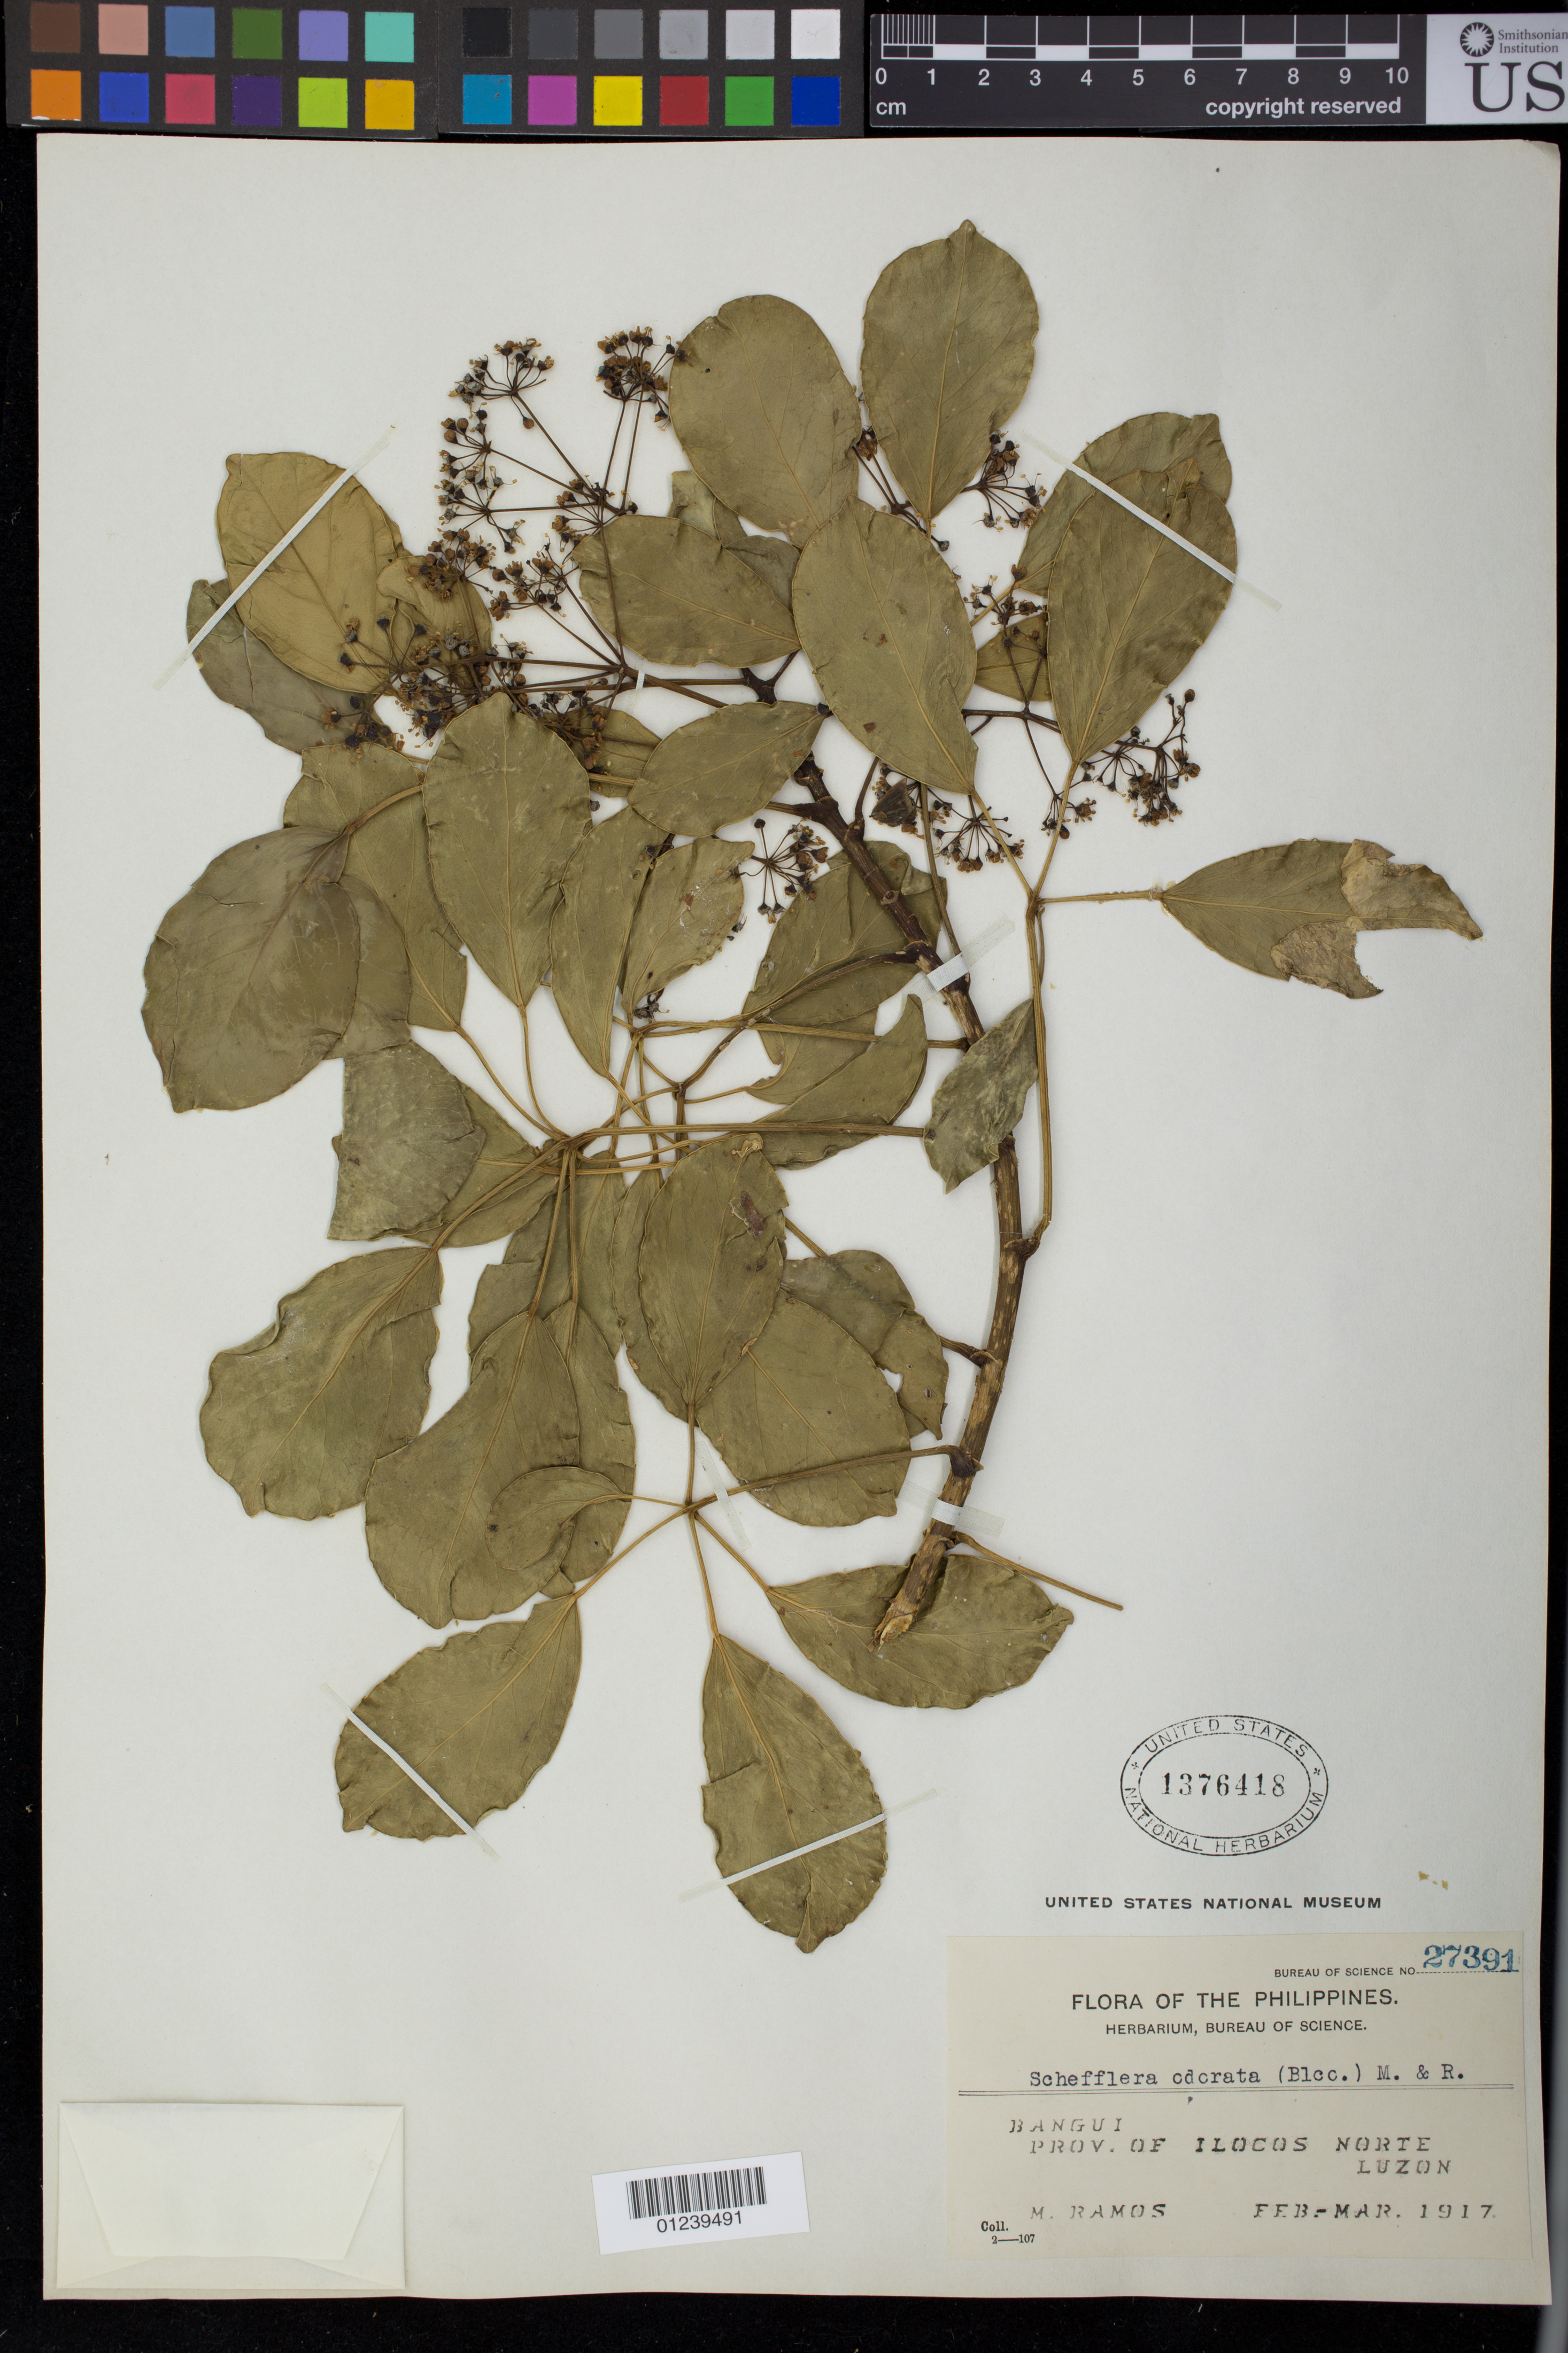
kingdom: Plantae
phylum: Tracheophyta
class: Magnoliopsida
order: Apiales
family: Araliaceae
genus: Schefflera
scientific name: Schefflera odorata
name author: (Blanco) Merr. & Rolfe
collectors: M. Ramos & M. Ramos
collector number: Bur. Sci. 27391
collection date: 1917-02/1917-03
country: Philippines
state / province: Ilocos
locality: Bangui, Prov. of Ilocos Norte, Luzon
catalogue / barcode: US 1376418